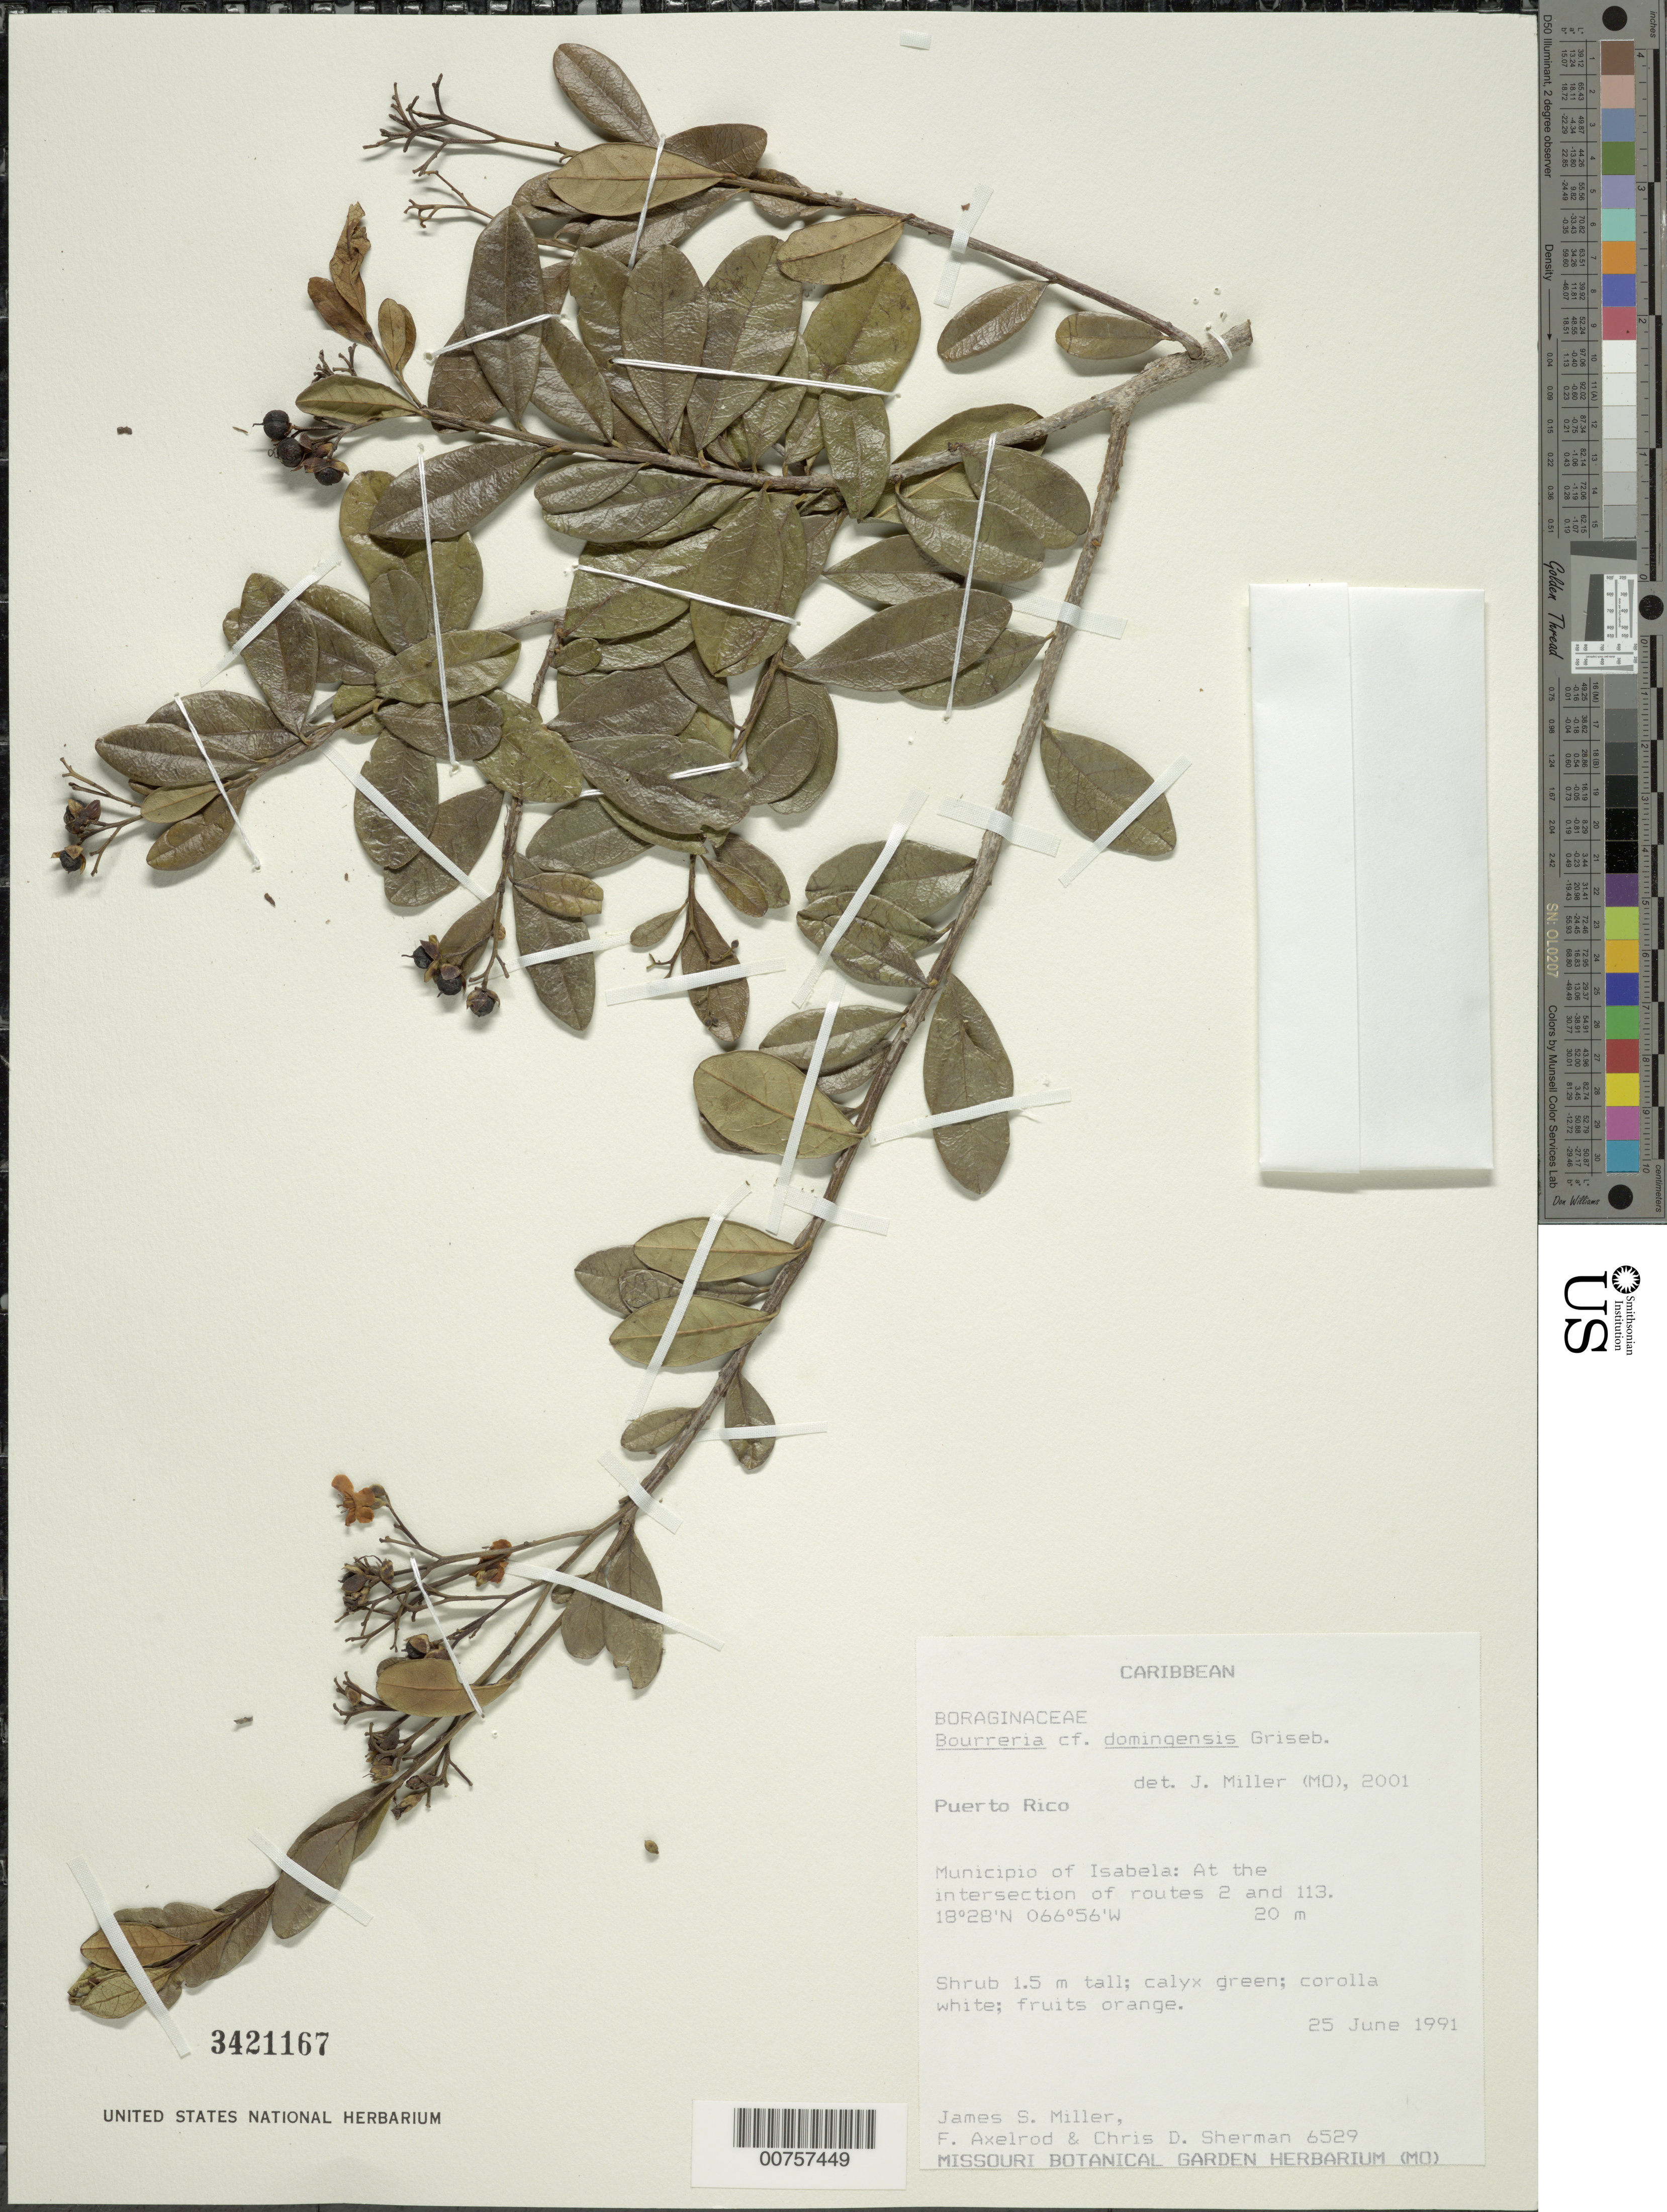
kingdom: Plantae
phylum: Tracheophyta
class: Magnoliopsida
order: Boraginales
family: Ehretiaceae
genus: Bourreria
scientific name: Bourreria domingensis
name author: (DC.) Griseb.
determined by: Miller, James S., (MO), Missouri Botanical Garden (UNITED STATES)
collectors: J. S. Miller, F. S. Axelrod & C. Sherman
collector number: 6529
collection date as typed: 25 Jun 1991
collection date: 1991-06-25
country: Puerto Rico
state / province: Isabela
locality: Municipio of Isabela: At the intersection of routes 2 and 113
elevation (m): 20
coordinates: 18.46666667, -66.93333333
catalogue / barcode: US 3421167